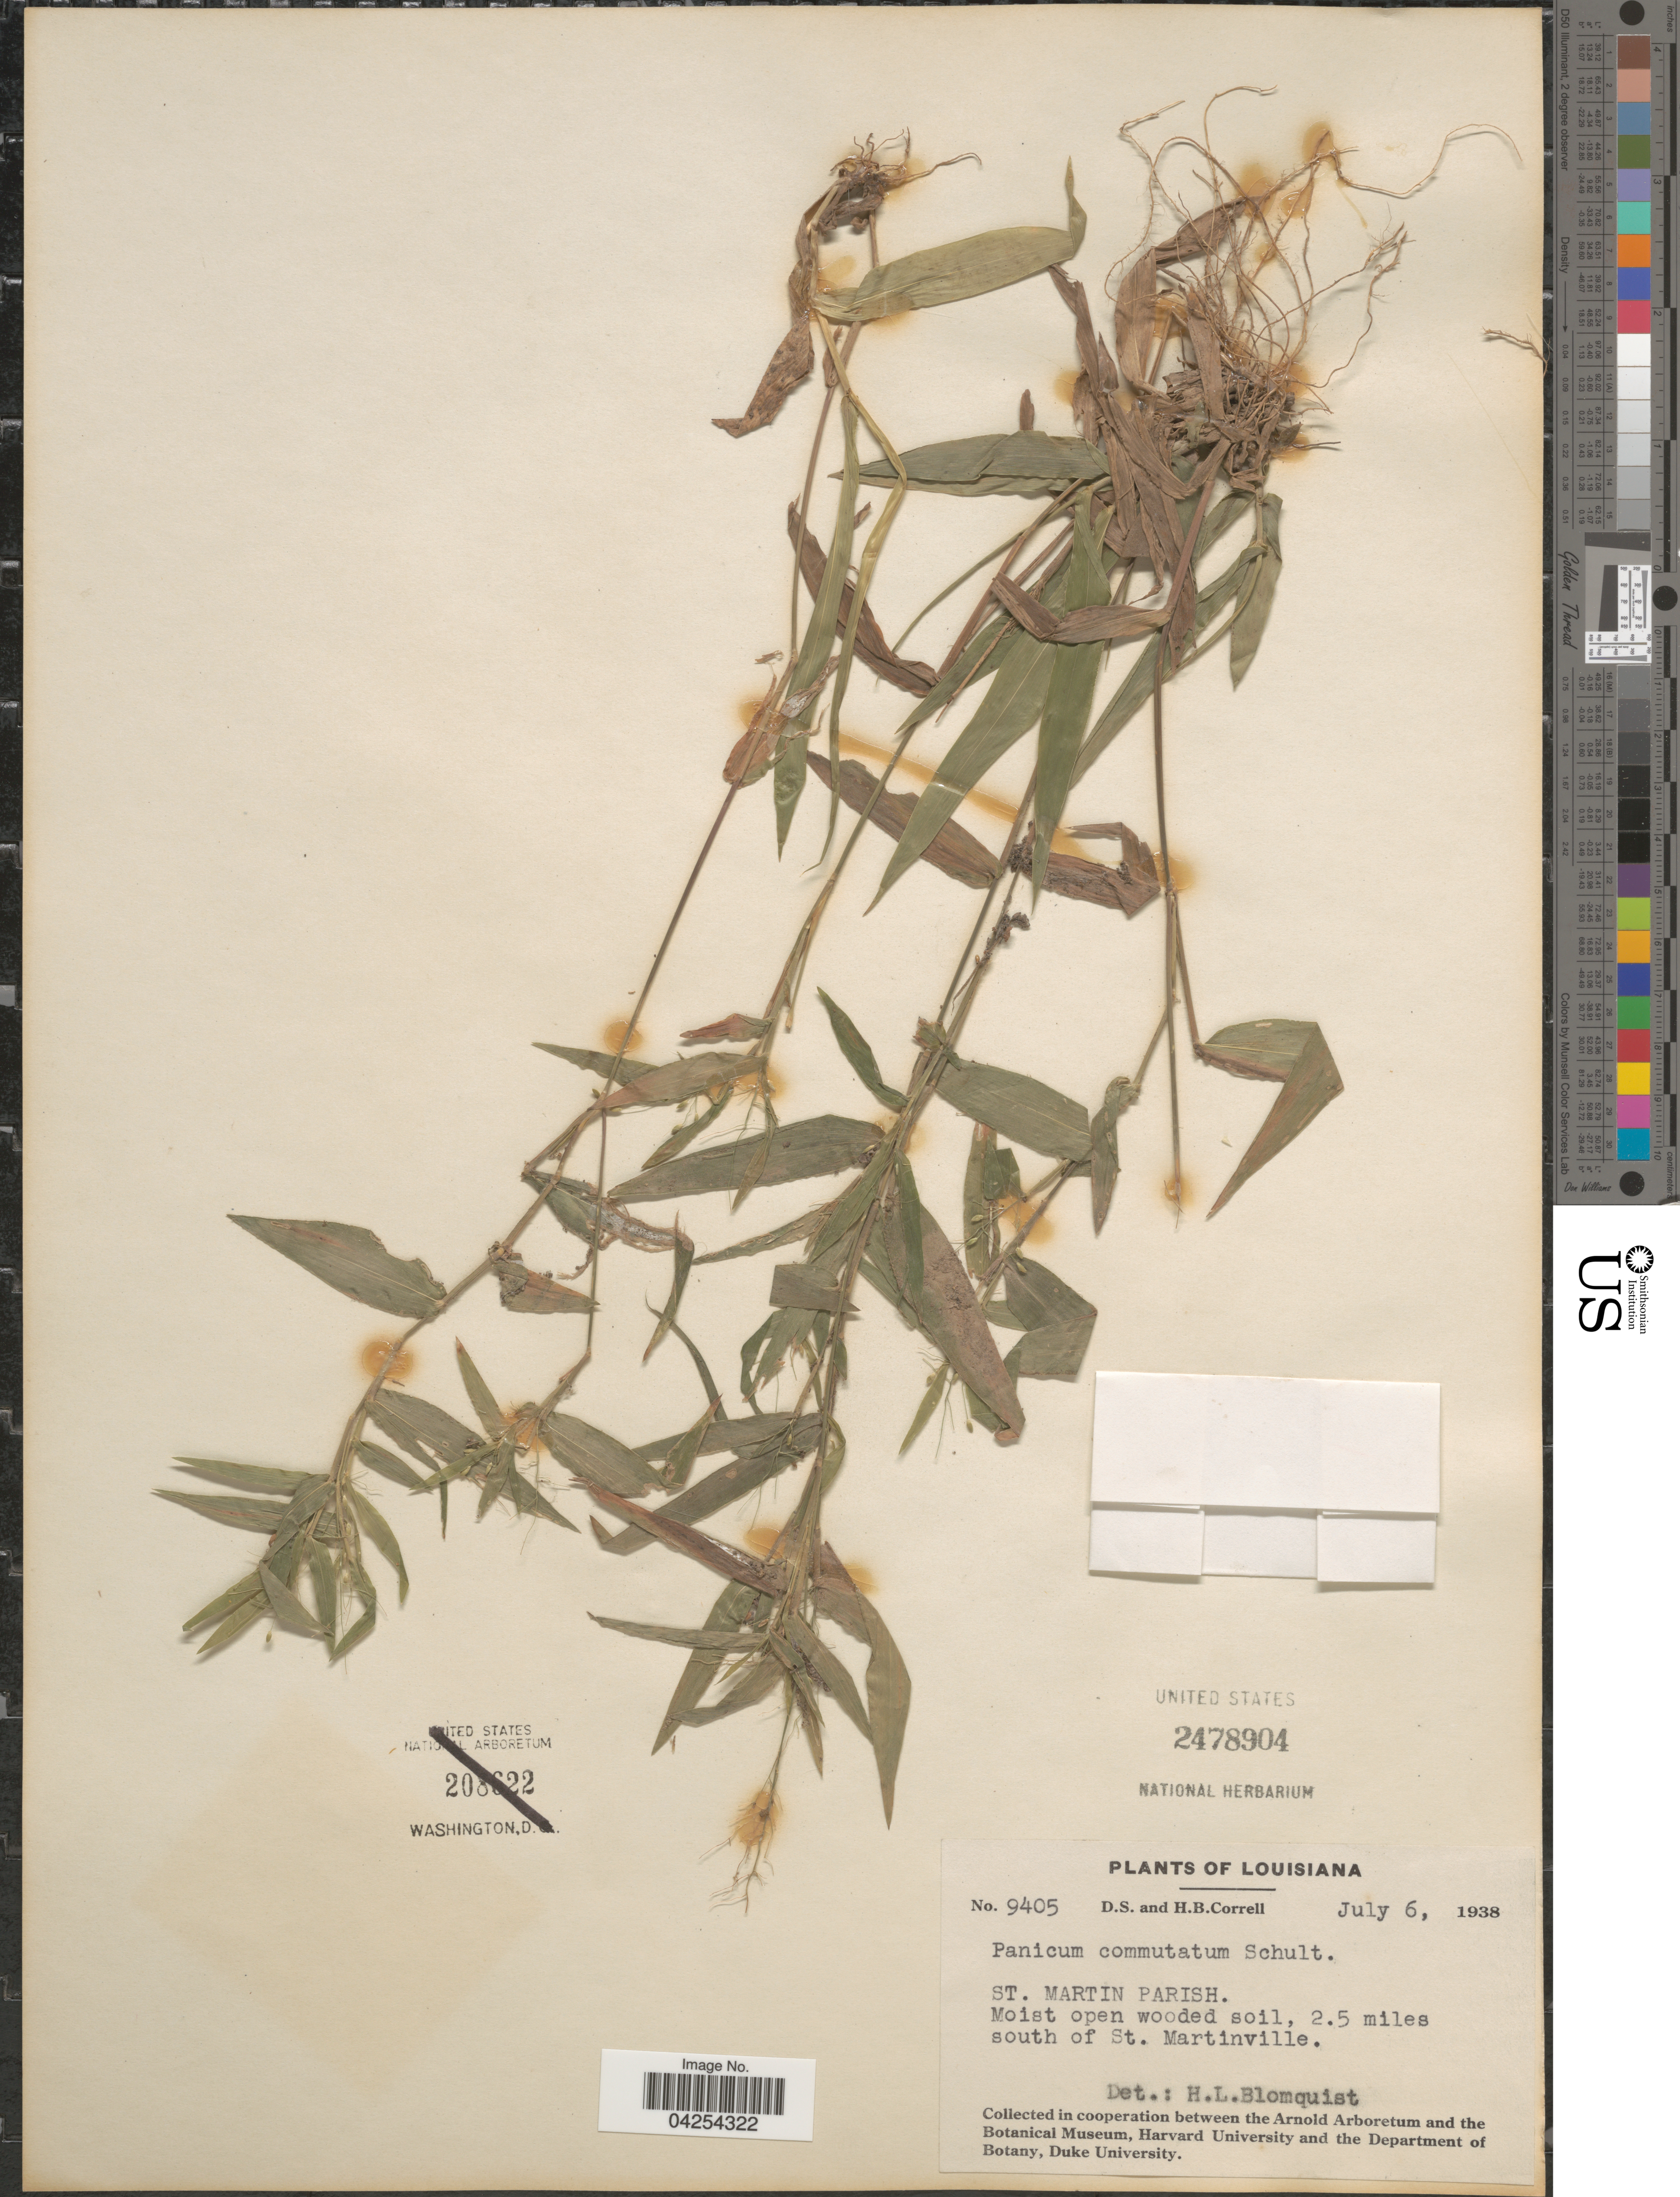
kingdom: Plantae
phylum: Tracheophyta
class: Liliopsida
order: Poales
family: Poaceae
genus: Dichanthelium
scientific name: Dichanthelium commutatum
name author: (Schult.) Gould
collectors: D. S. Correll & H. Correll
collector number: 9405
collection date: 1938-07-06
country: United States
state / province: Louisiana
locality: St. Martin Parish. Moist open wooded soil, 2.5 miles south of St. Martinville.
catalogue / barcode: US 2478904